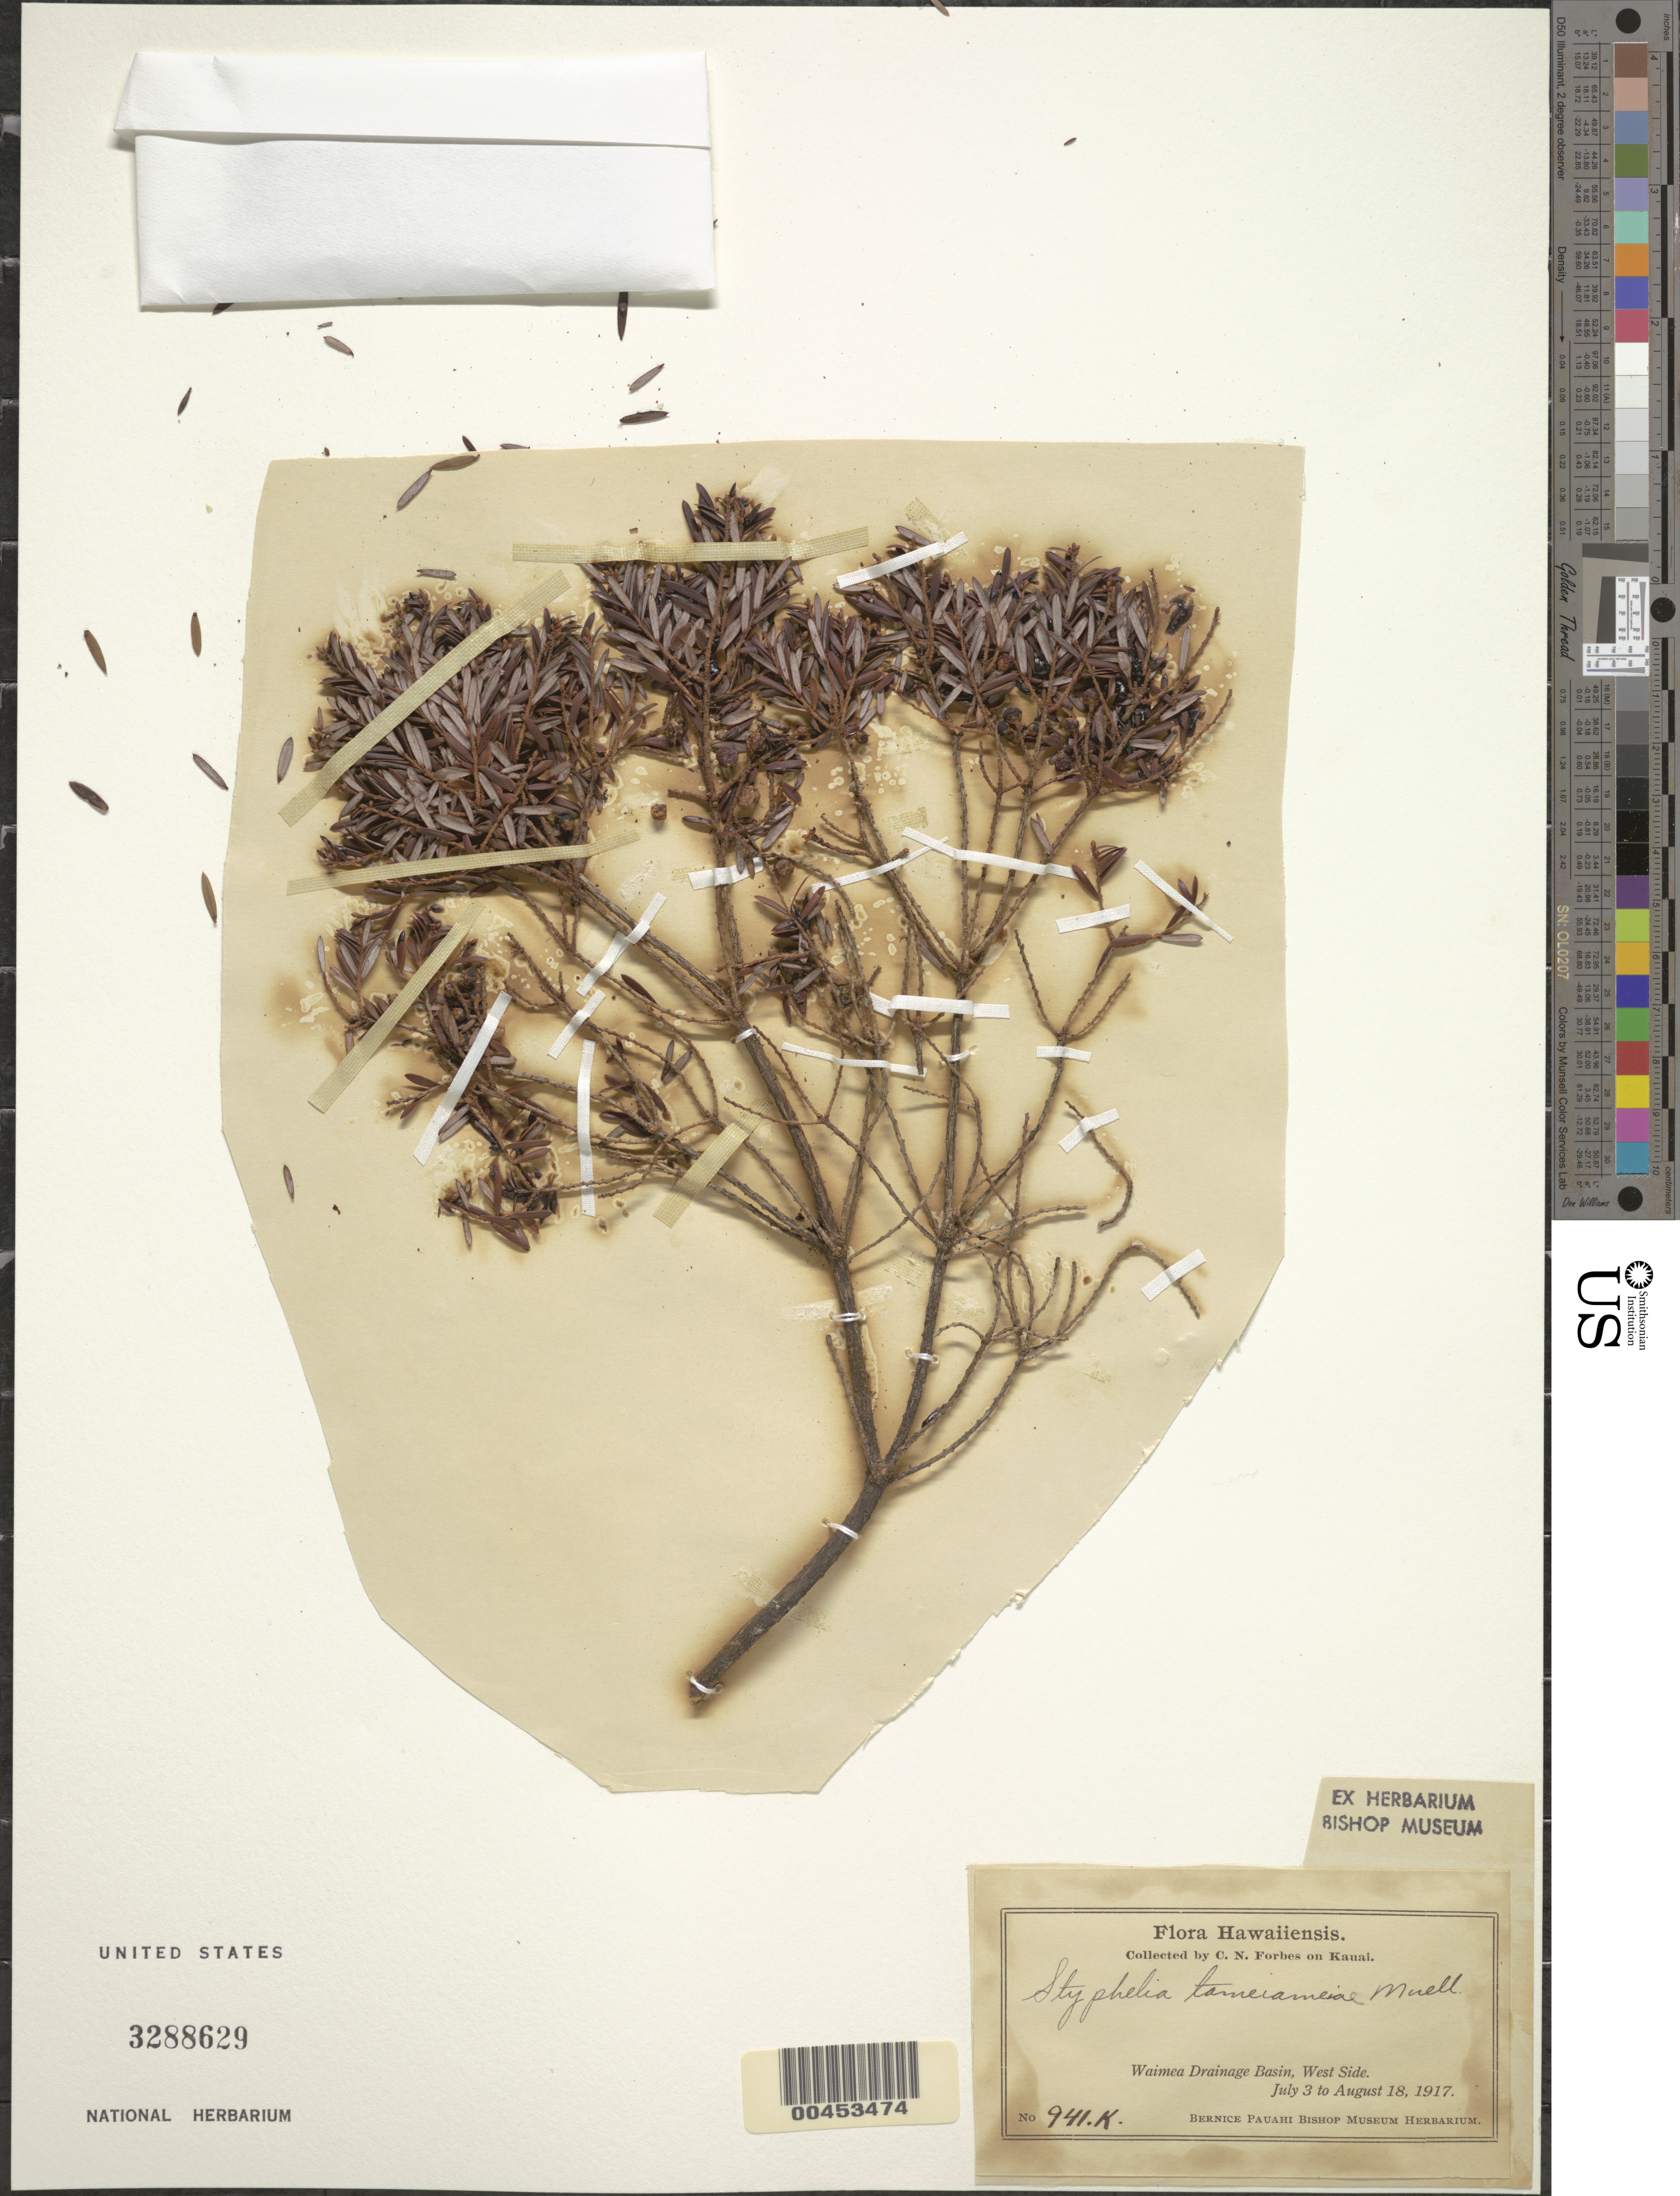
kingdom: Plantae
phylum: Tracheophyta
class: Magnoliopsida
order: Ericales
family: Ericaceae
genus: Leptecophylla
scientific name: Leptecophylla tameiameiae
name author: (Cham. & Schltdl.) C.M. Weiller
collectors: C. N. Forbes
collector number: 941.K.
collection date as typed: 3 Jul 1917 to 18 Aug 1917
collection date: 1917-07-03/1917-08-18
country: United States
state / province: Hawaii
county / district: Kauai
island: Kaua'i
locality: Waimea Drainage Basin, W side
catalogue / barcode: US 3288629